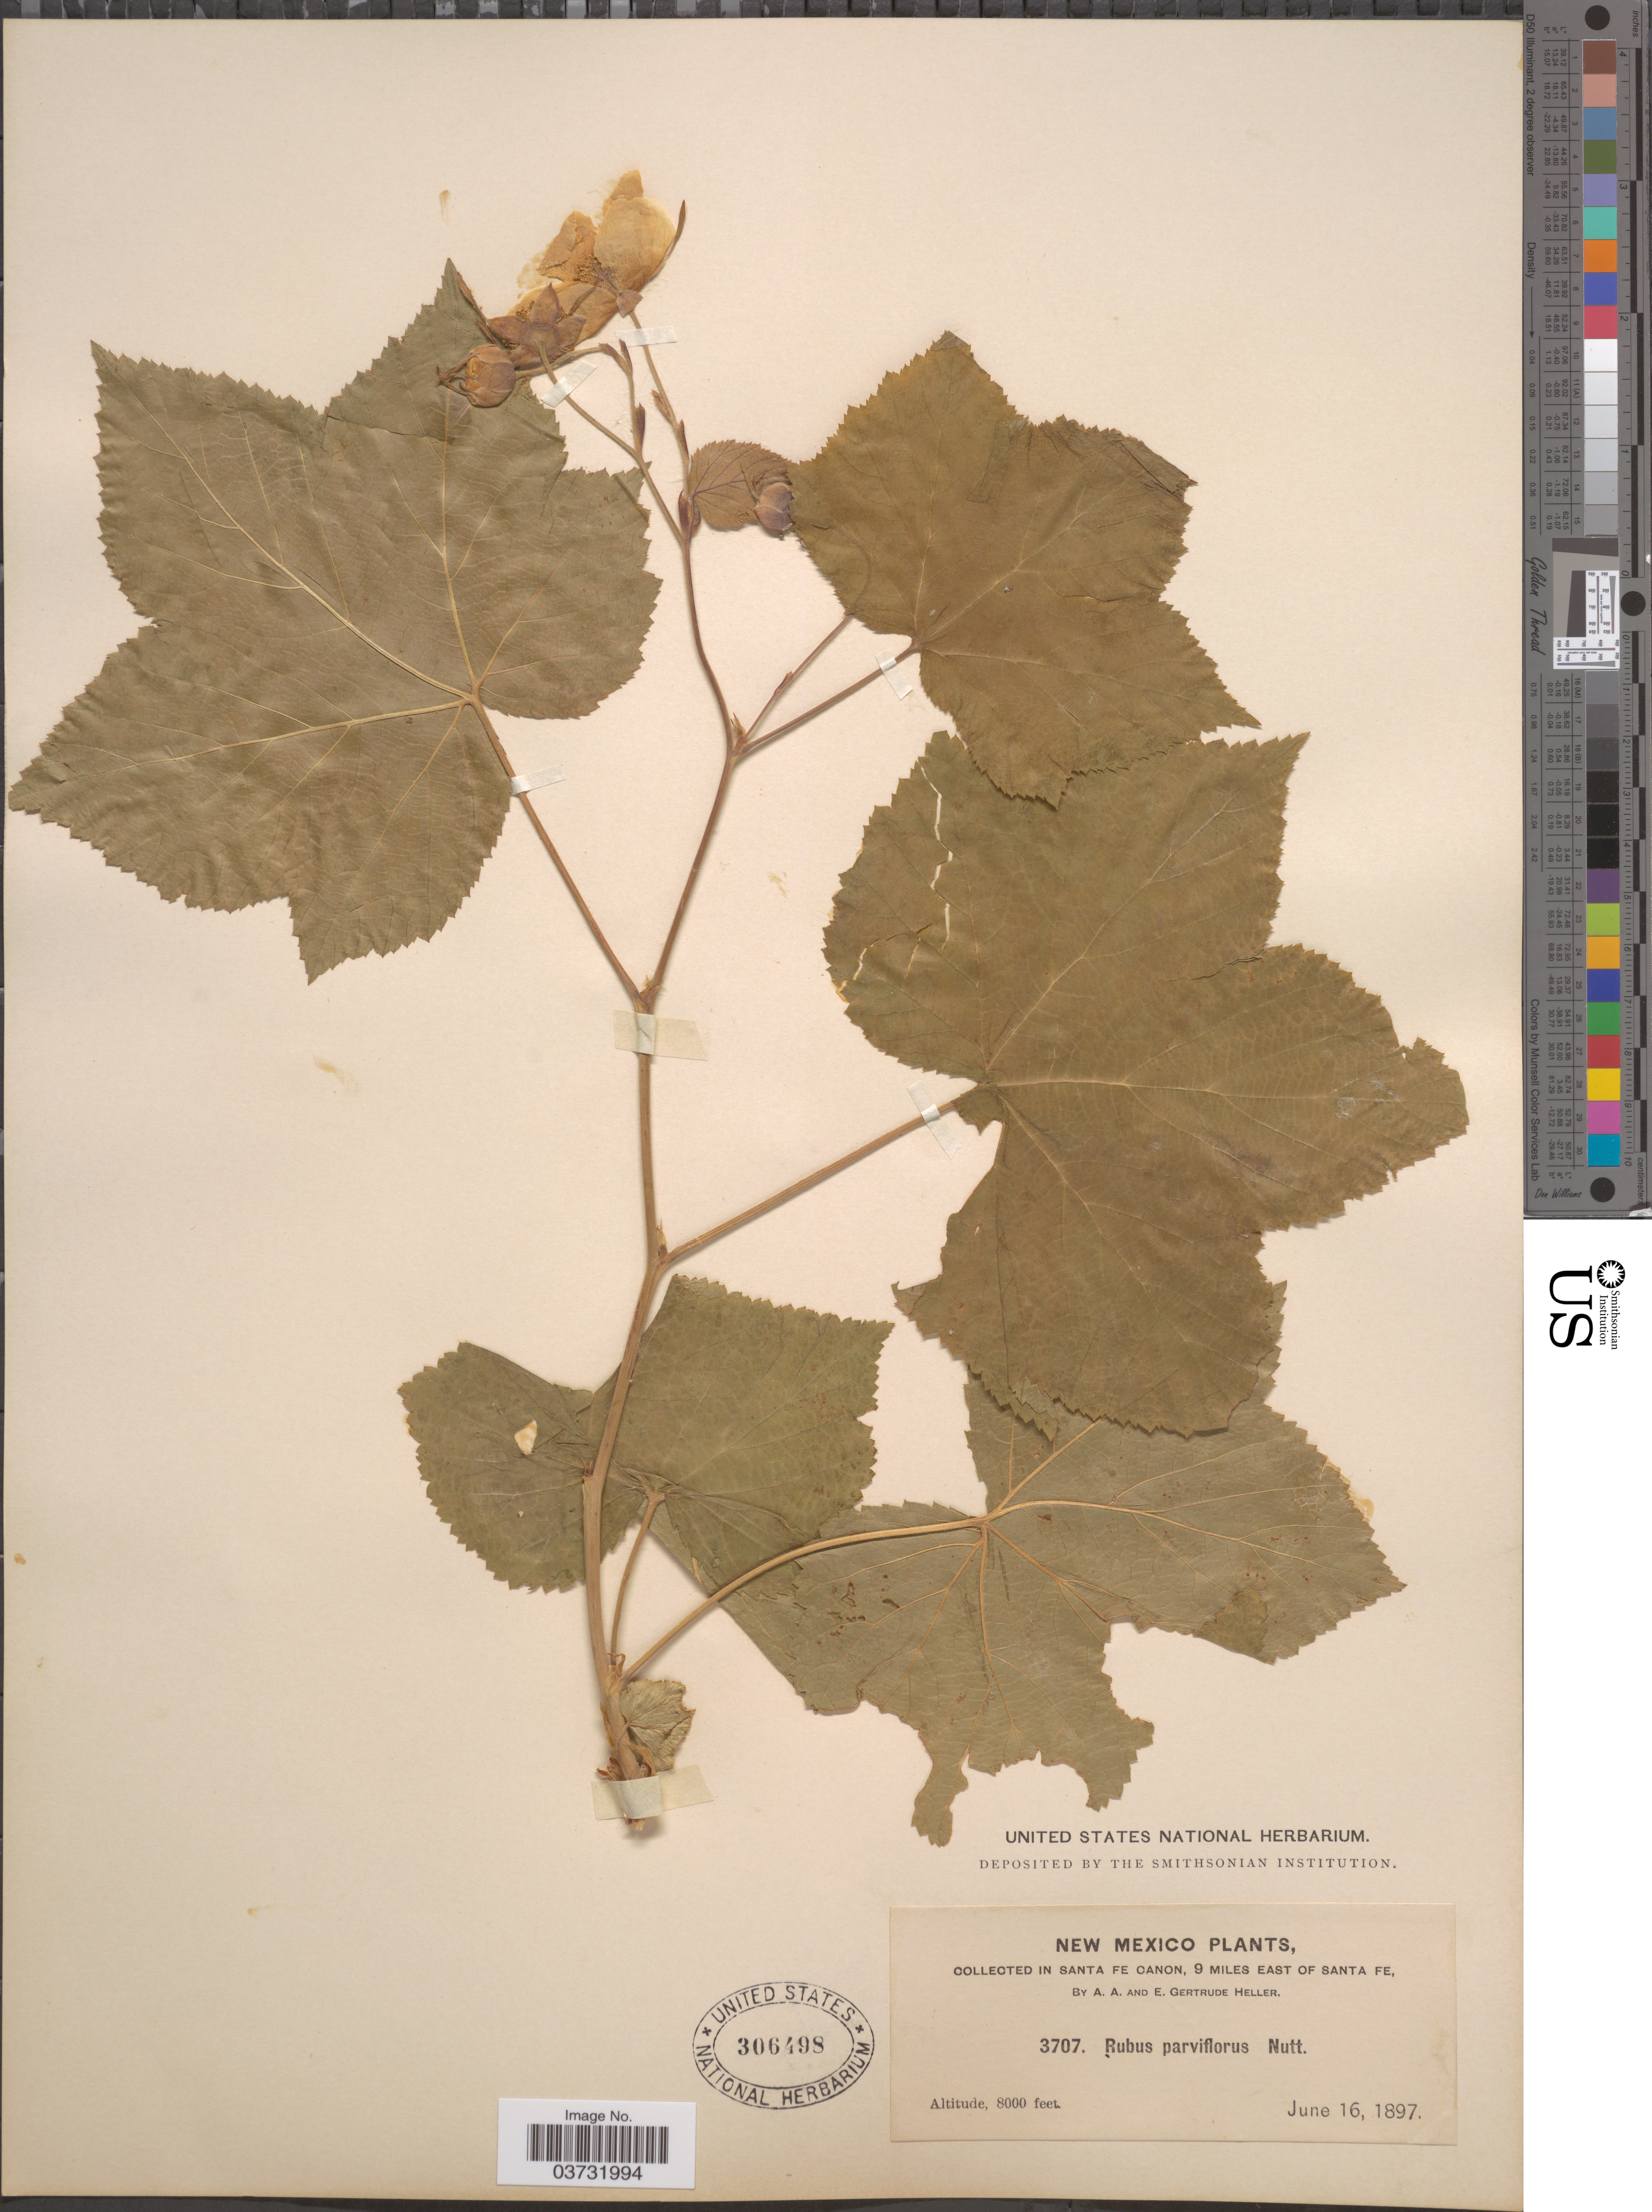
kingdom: Plantae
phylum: Tracheophyta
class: Magnoliopsida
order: Rosales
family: Rosaceae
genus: Rubus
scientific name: Rubus parviflorus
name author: Nutt.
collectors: A. A. Heller & E. G. Heller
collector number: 3707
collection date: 1897-06-16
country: United States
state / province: New Mexico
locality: In Santa Fe Canon, 9 Miles East of Santa Fe.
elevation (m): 2438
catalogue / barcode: US 306498